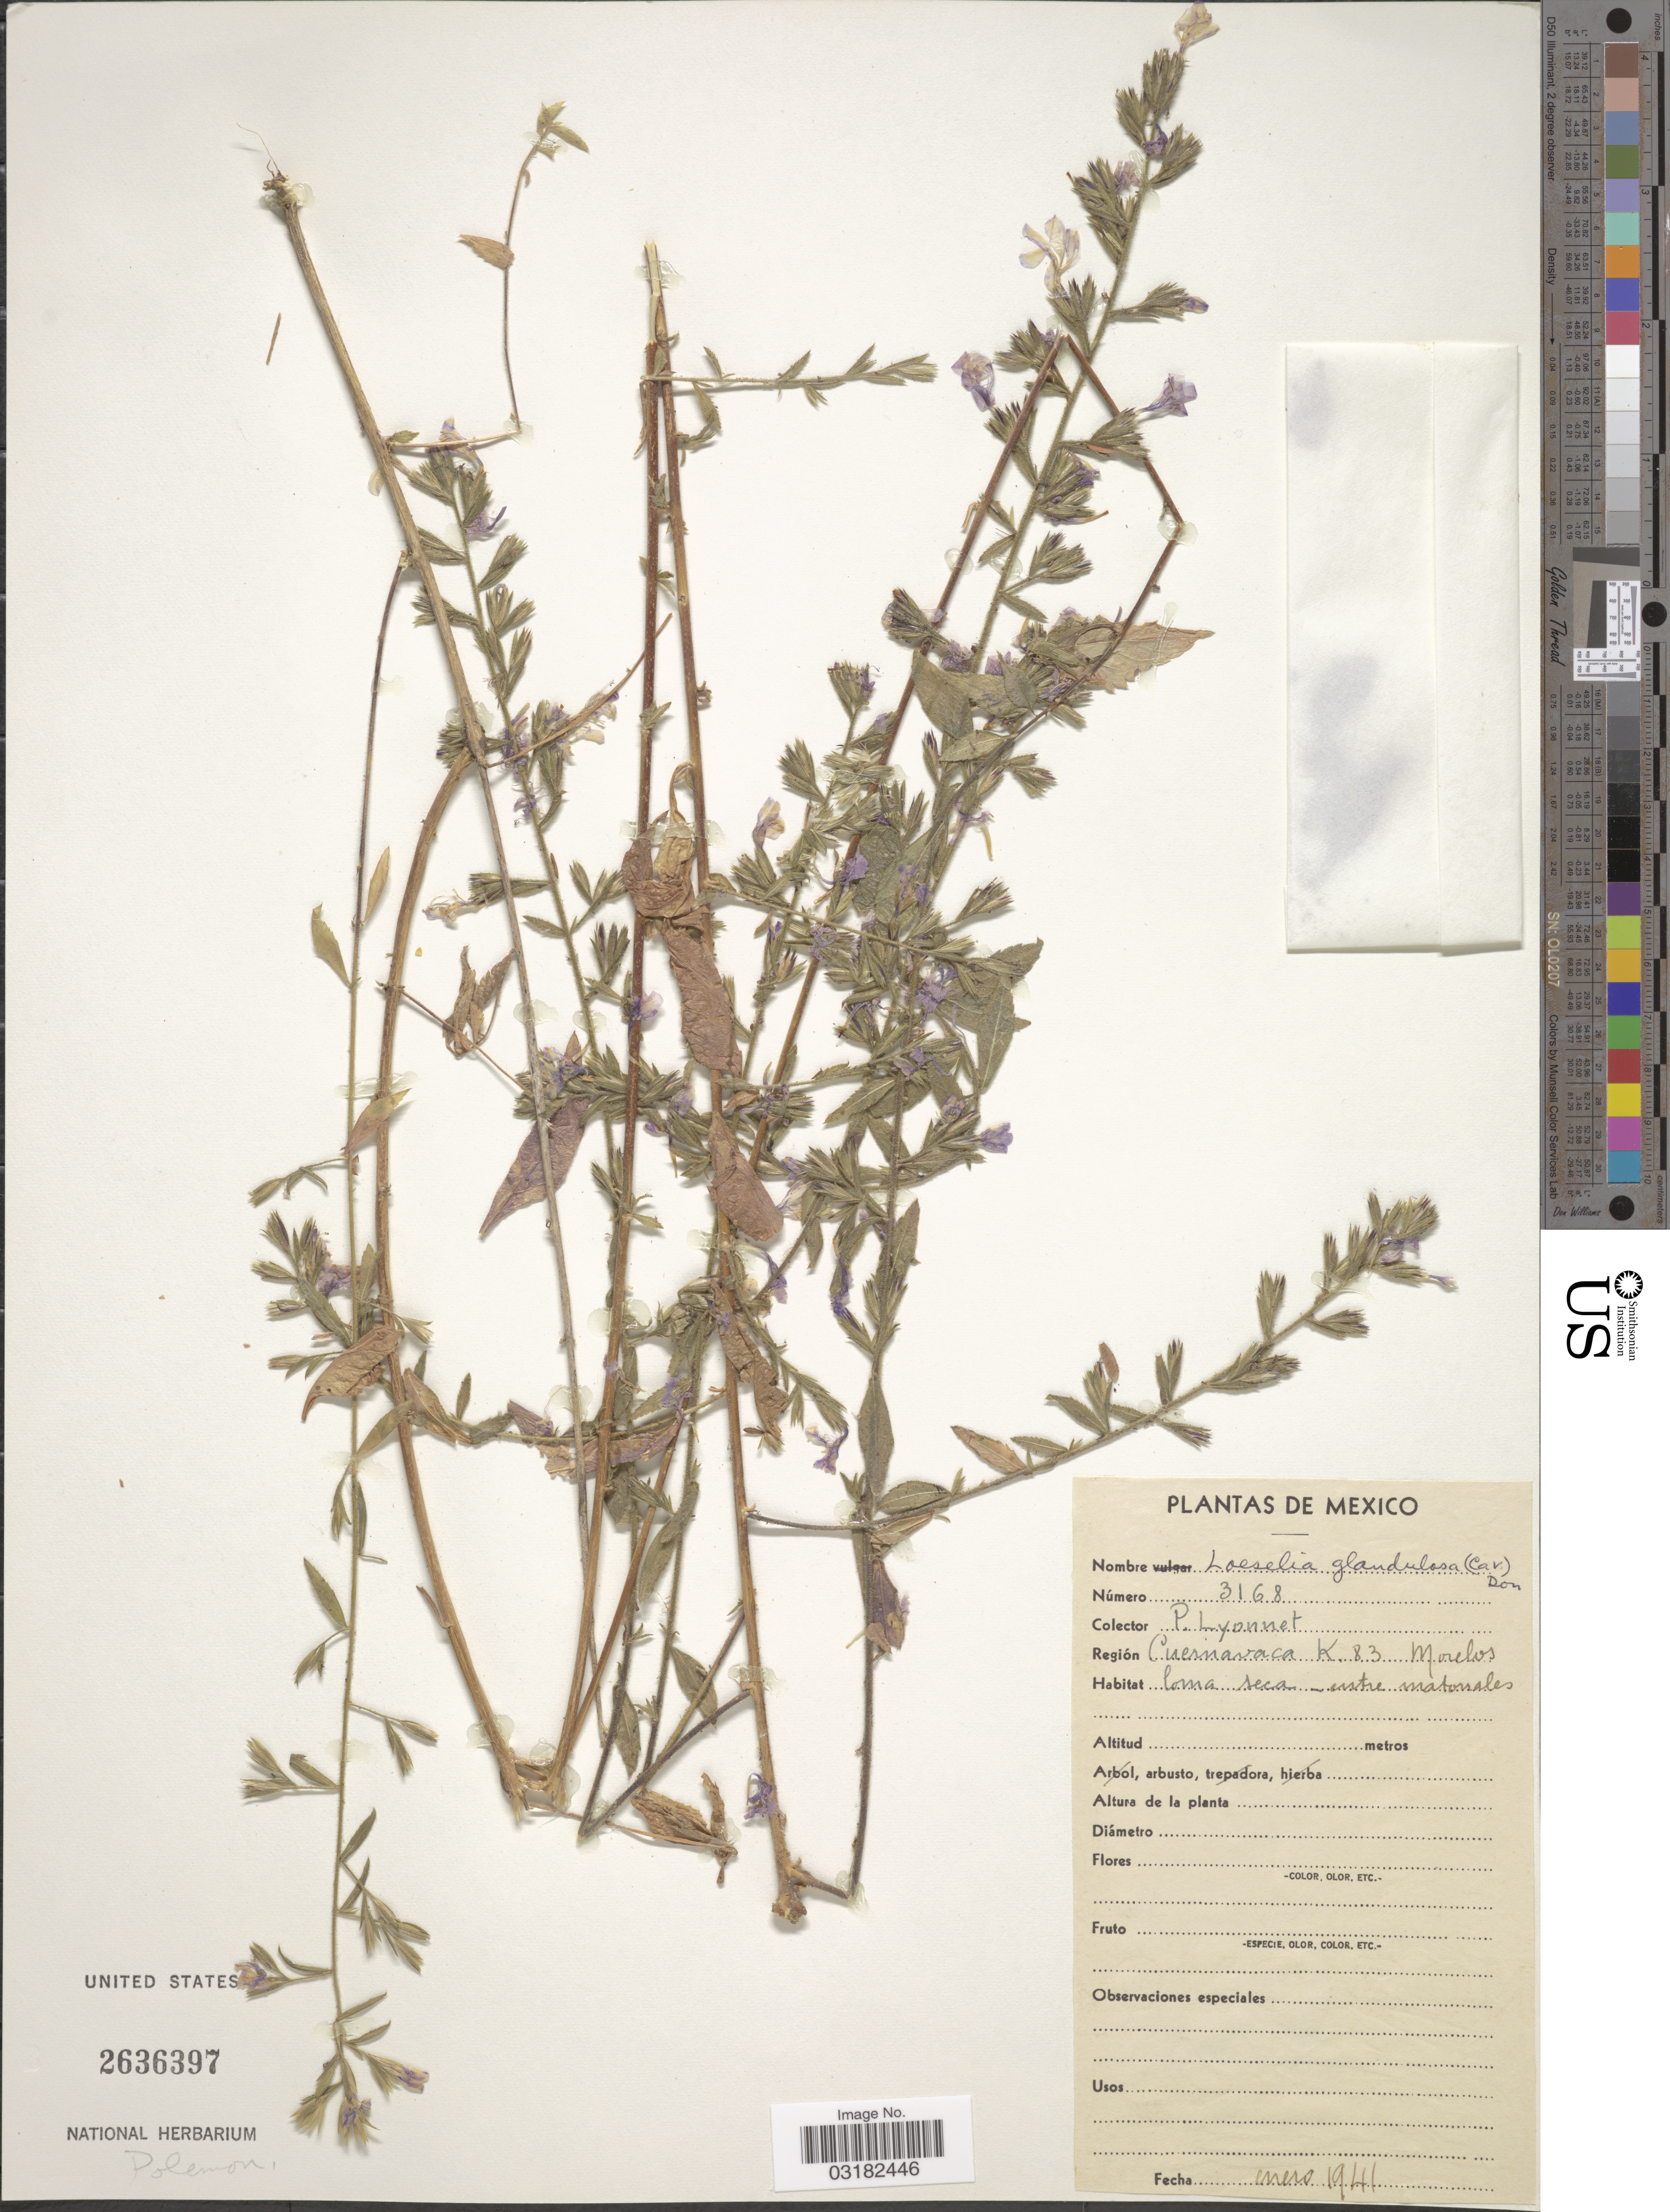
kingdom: Plantae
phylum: Tracheophyta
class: Magnoliopsida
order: Ericales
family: Polemoniaceae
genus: Loeselia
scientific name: Loeselia glandulosa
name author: (Cav.) G. Don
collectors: P. Lyonnet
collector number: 3168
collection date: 1941-01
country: Mexico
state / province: Morelos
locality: Cuernavaca K. 83.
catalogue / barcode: US 2636397